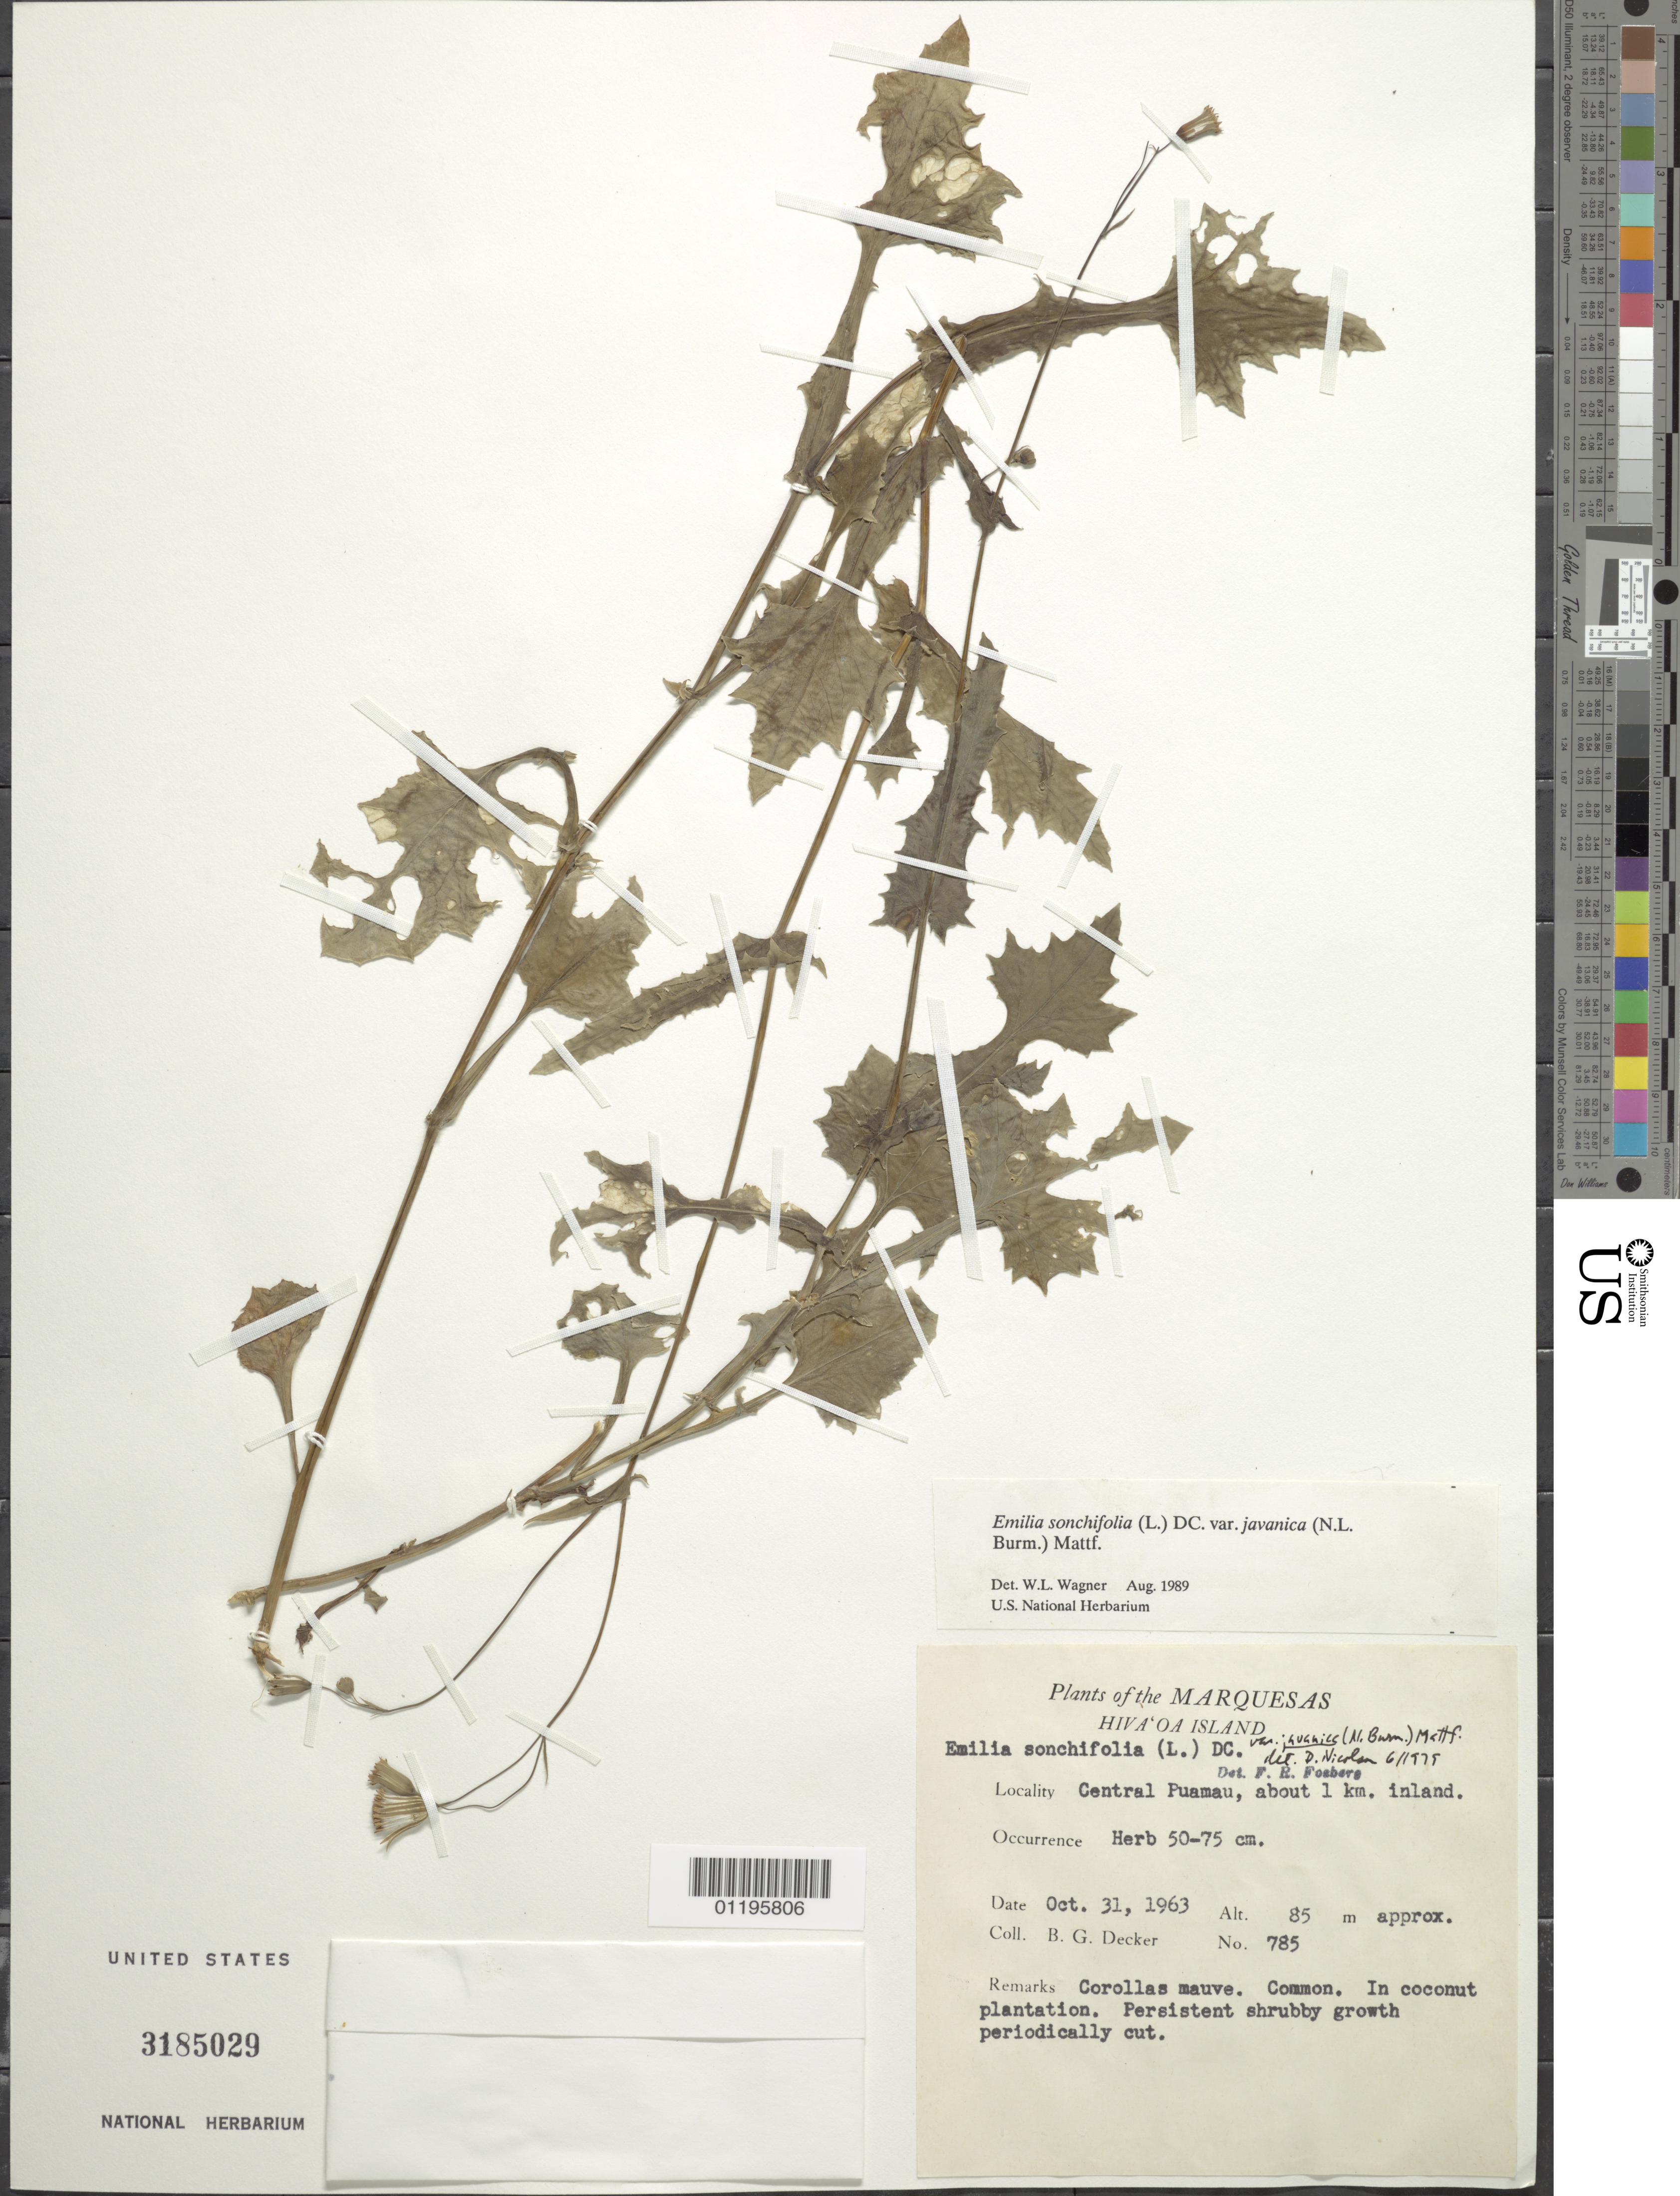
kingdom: Plantae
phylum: Tracheophyta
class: Magnoliopsida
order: Asterales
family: Asteraceae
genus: Emilia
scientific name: Emilia sonchifolia var. javanica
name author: (Burm. f.) Mattf.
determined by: Wagner, W. L., (BOT), Smithsonian Institution - National Museum of Natural History (UNITED STATES)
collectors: B. G. Decker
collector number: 785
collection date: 1963-10-31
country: French Polynesia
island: Hiva Oa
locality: central Puamau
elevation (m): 85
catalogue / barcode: US 3185029